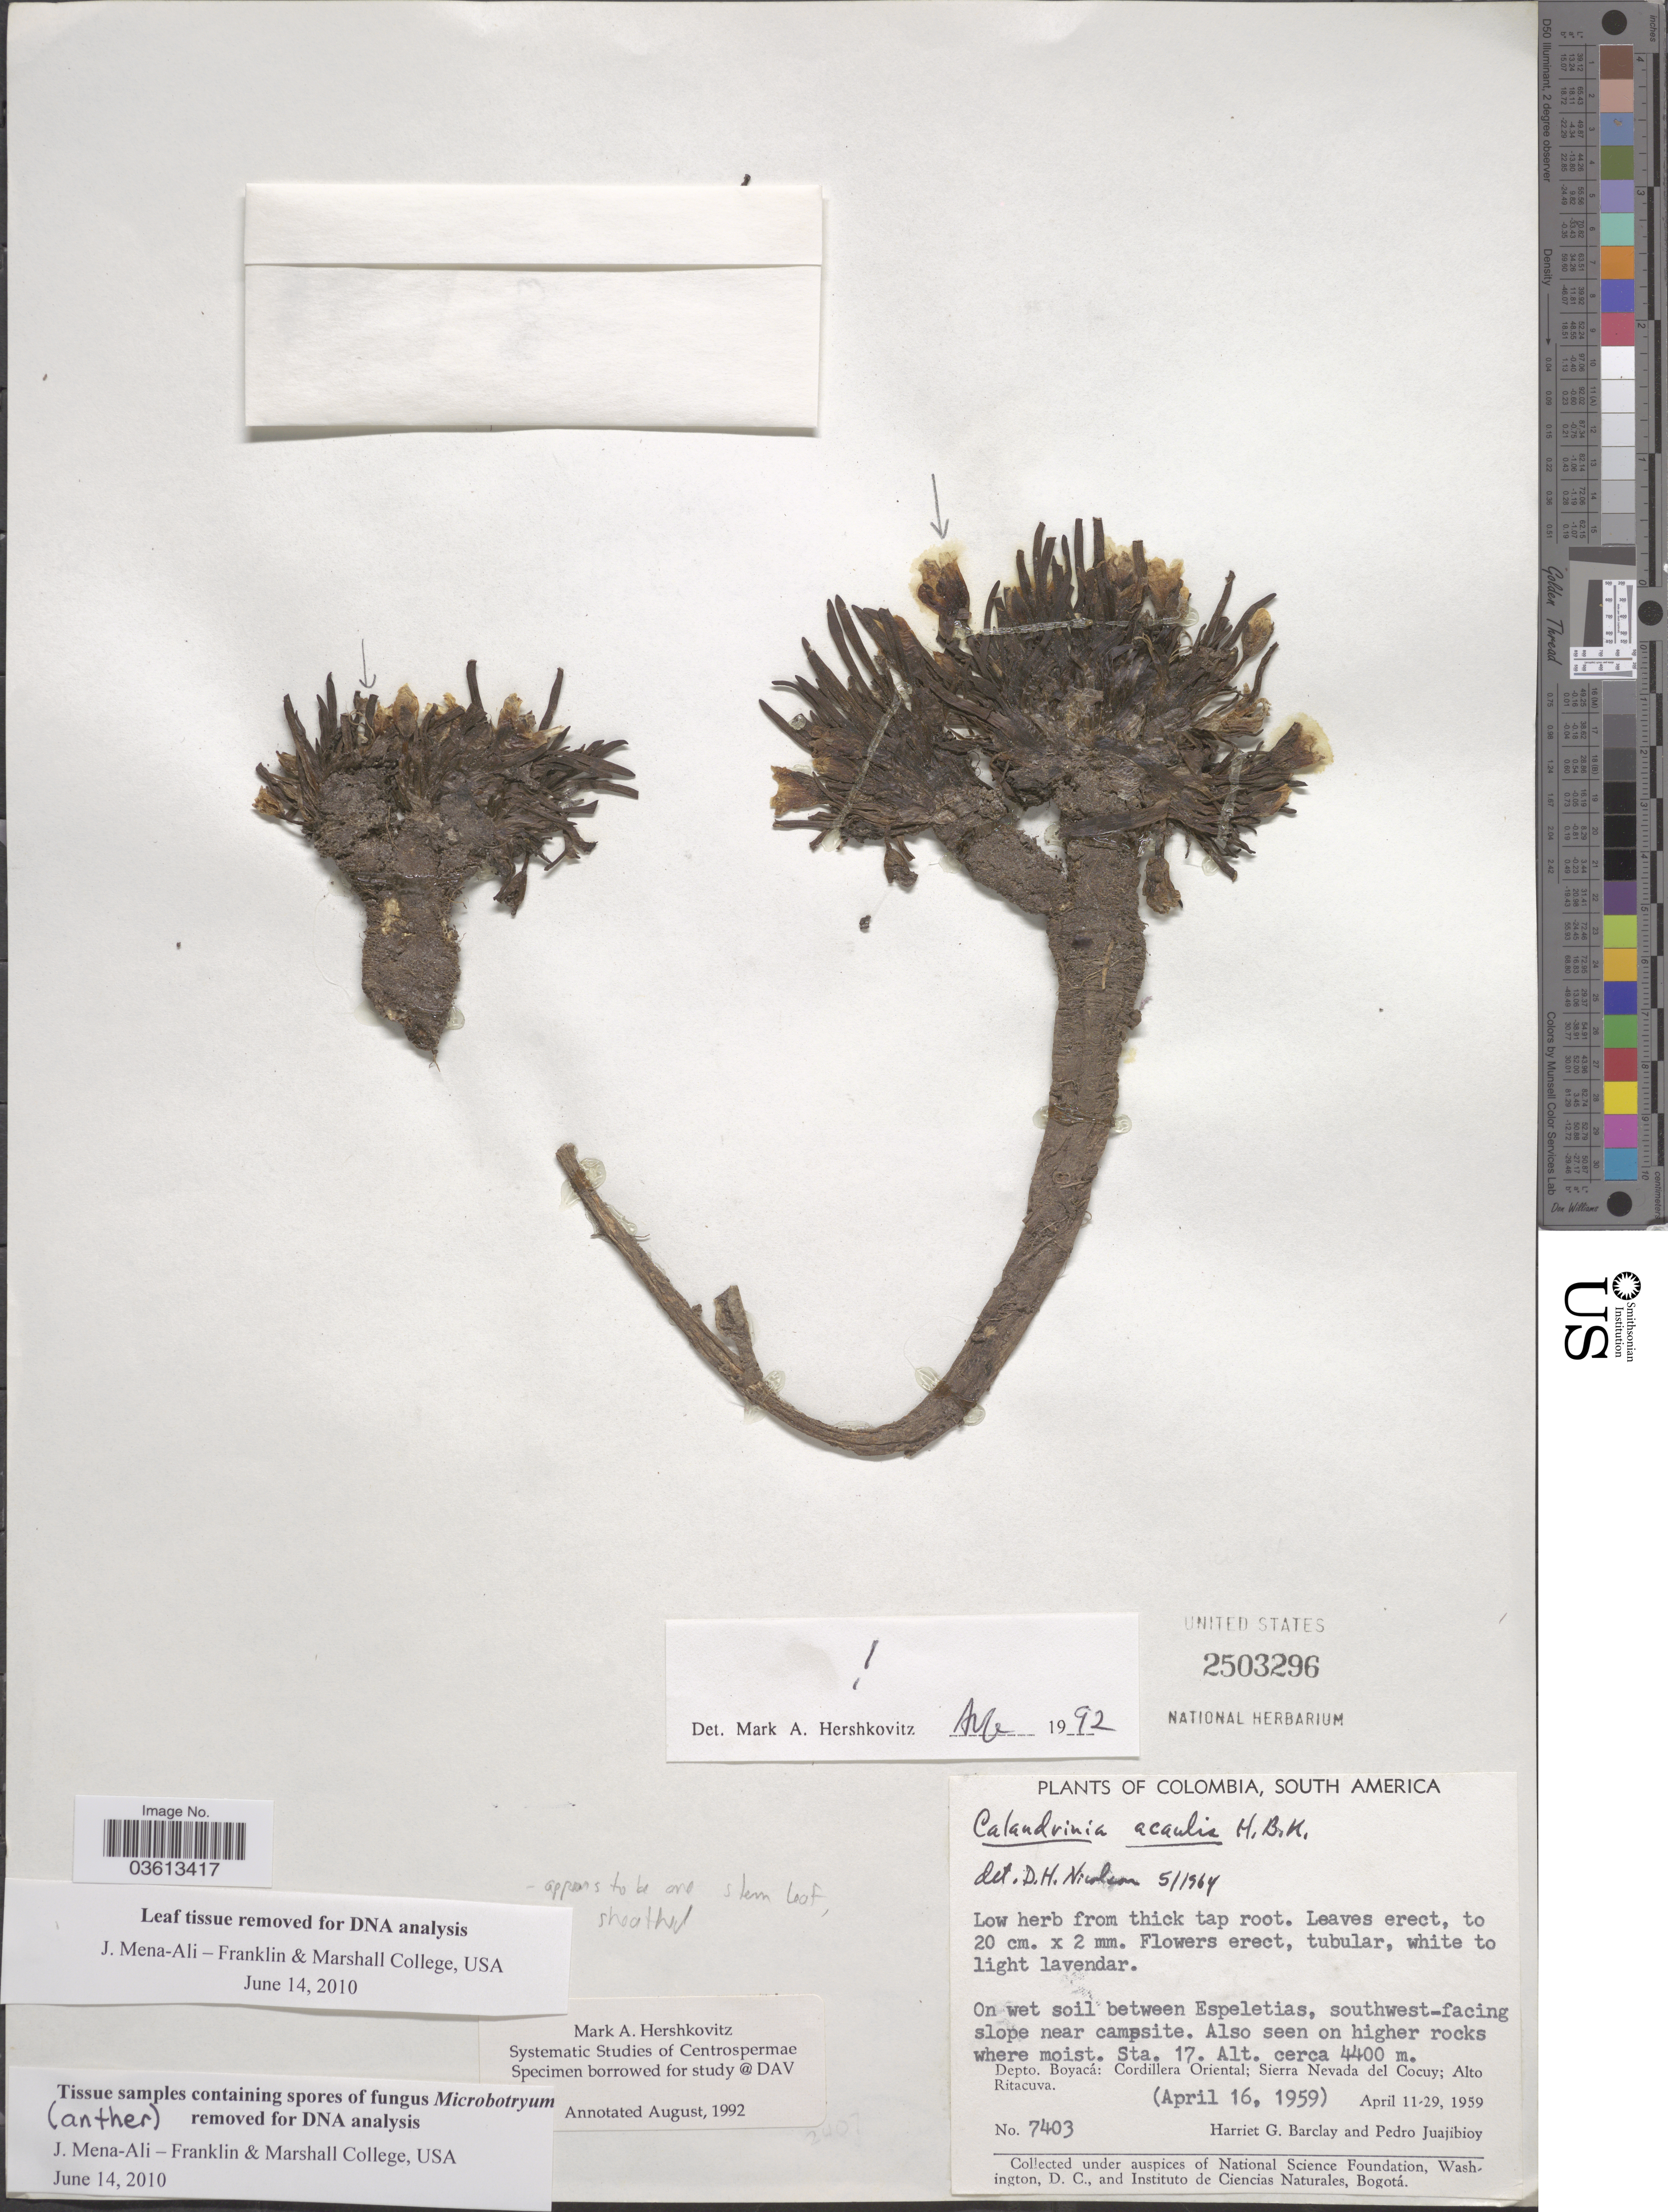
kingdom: Plantae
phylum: Tracheophyta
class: Magnoliopsida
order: Caryophyllales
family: Montiaceae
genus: Calandrinia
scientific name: Calandrinia acaulis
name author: Kunth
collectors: H. G. Barclay & P. Juajibioy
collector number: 7403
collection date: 1959-04-11/1959-04-29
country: Colombia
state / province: Boyacá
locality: Depto. Boyacá: Cordillera Oriental; Sierra Nevada del Cocuy; Alto Ritacuva. Sta. 17.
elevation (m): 4400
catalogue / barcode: US 2503296